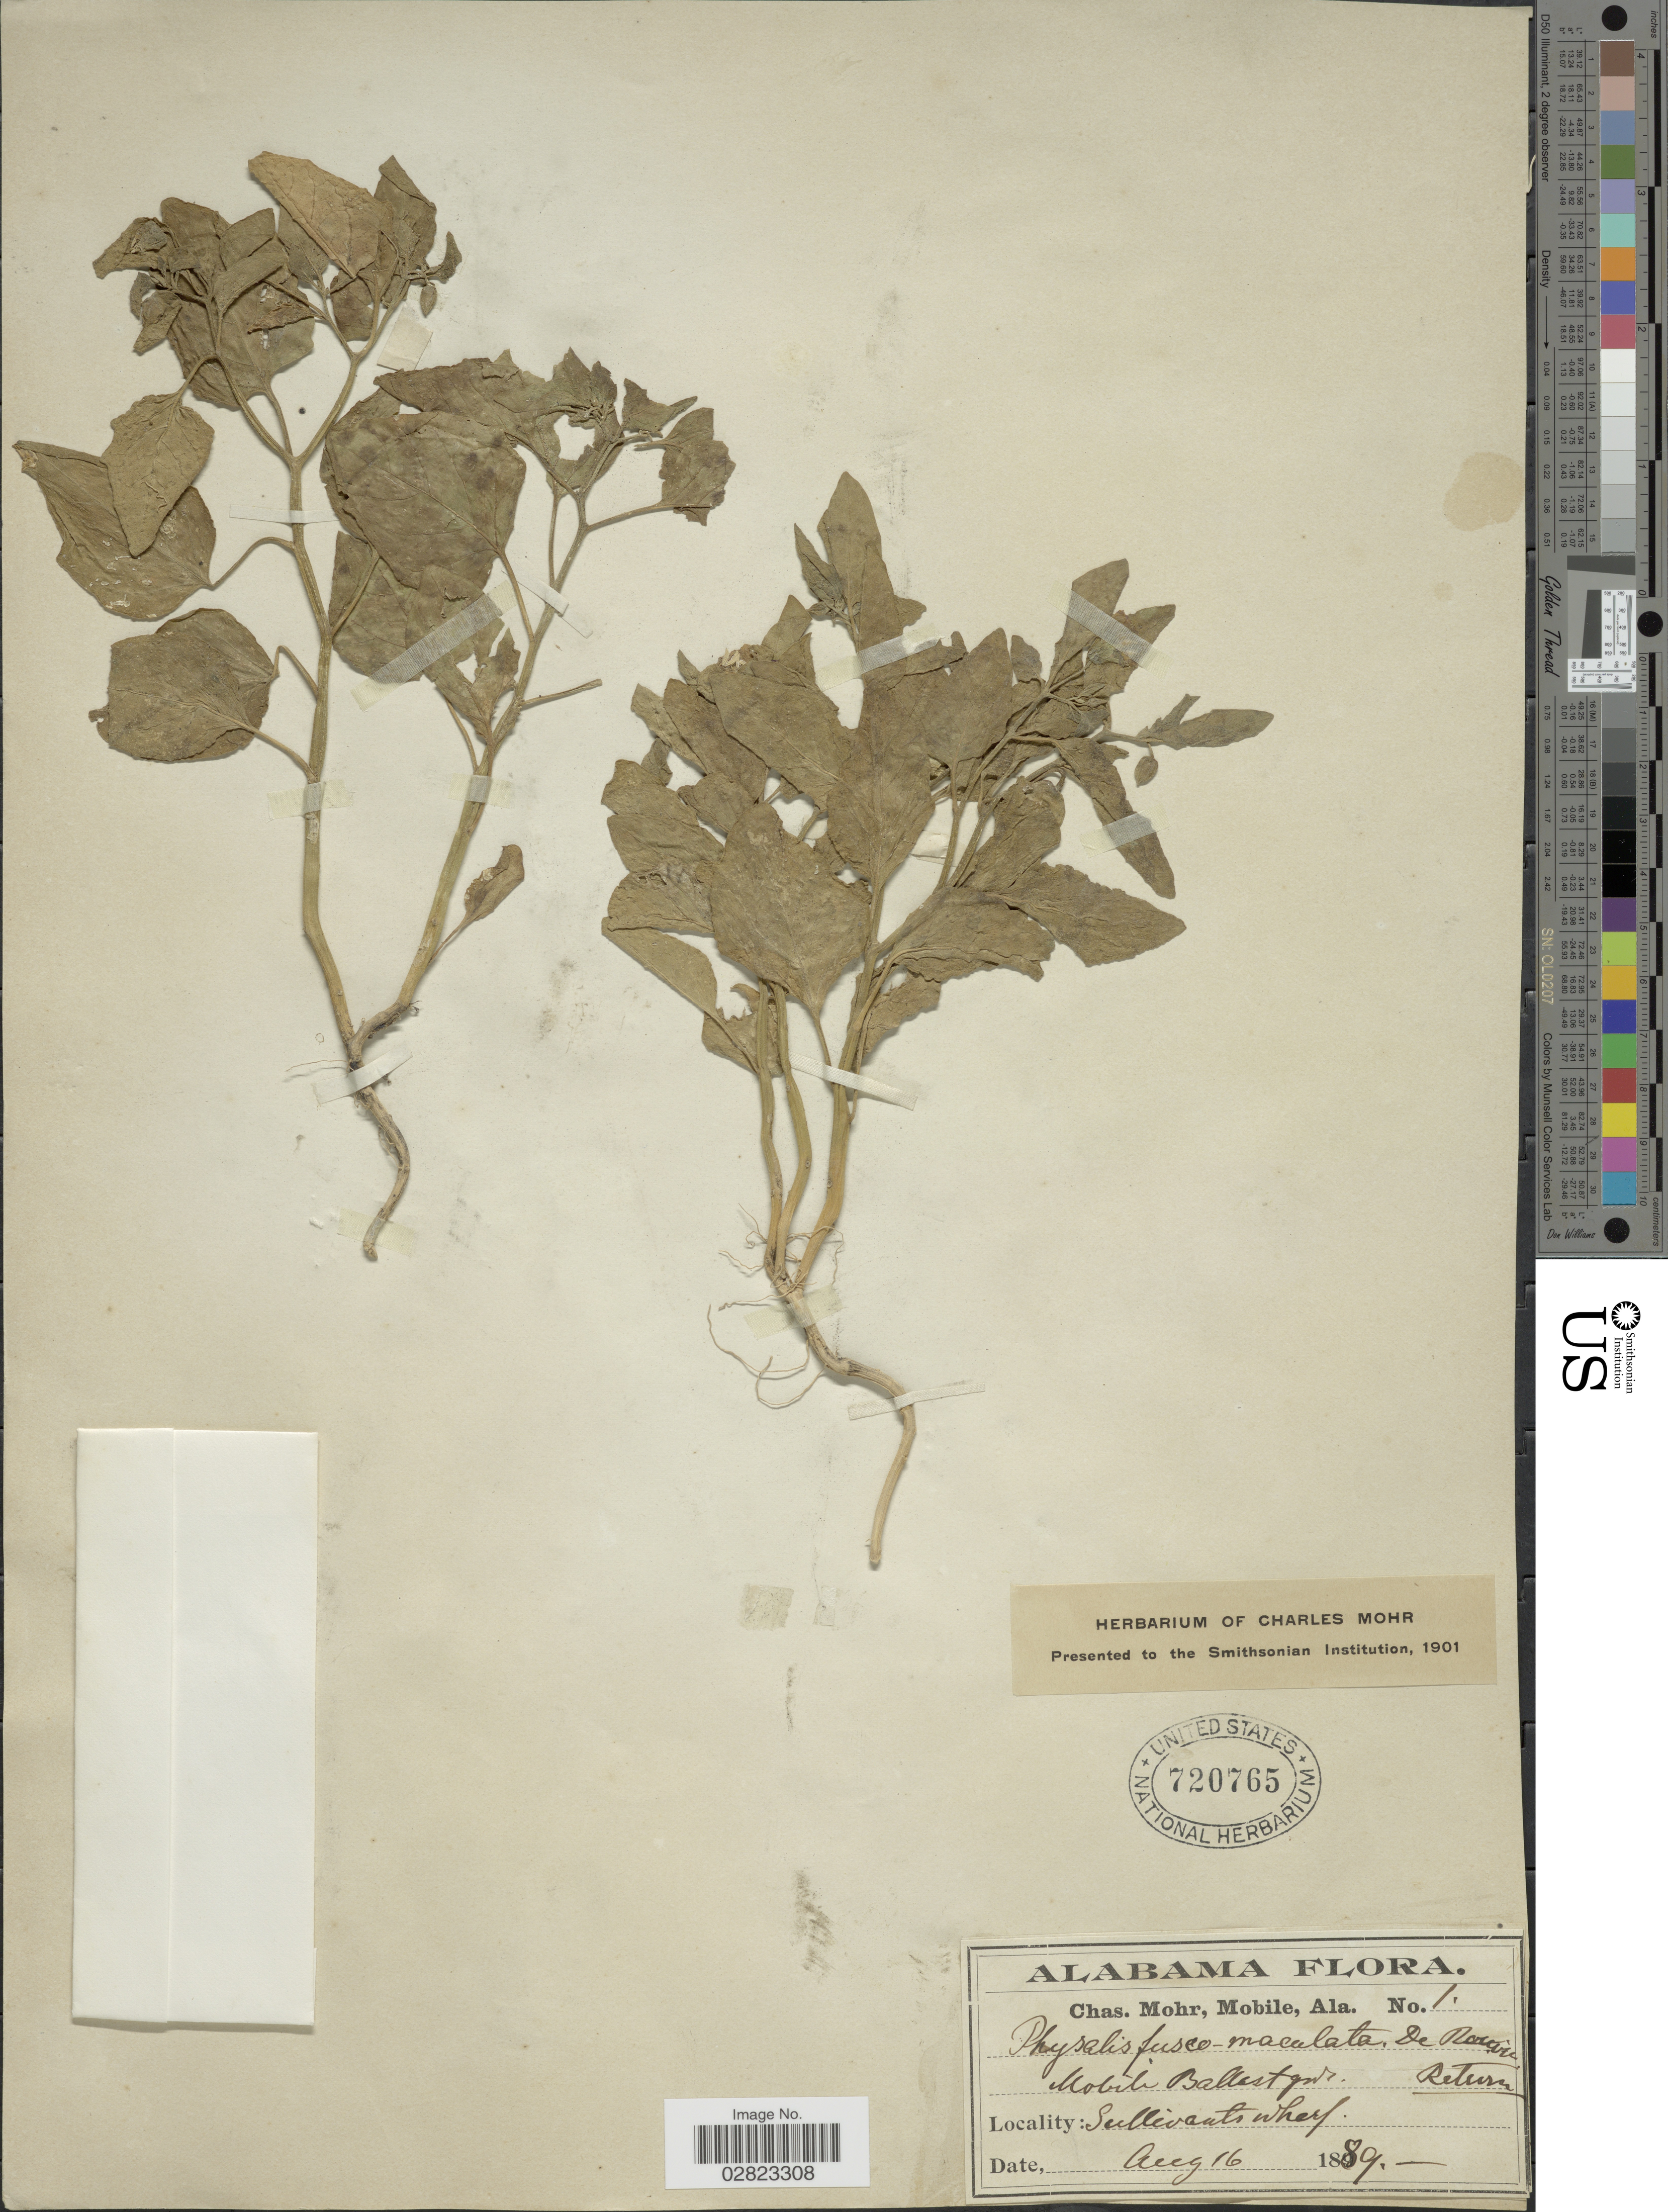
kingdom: Plantae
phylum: Tracheophyta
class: Magnoliopsida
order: Solanales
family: Solanaceae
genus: Physalis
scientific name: Physalis fuscomaculata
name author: Rouville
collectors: Mohr, C. T. (herbarium)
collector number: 1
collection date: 1889-08-16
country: United States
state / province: Alabama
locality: Mobile Ballast grd. Sullivants Wharf.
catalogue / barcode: US 720765